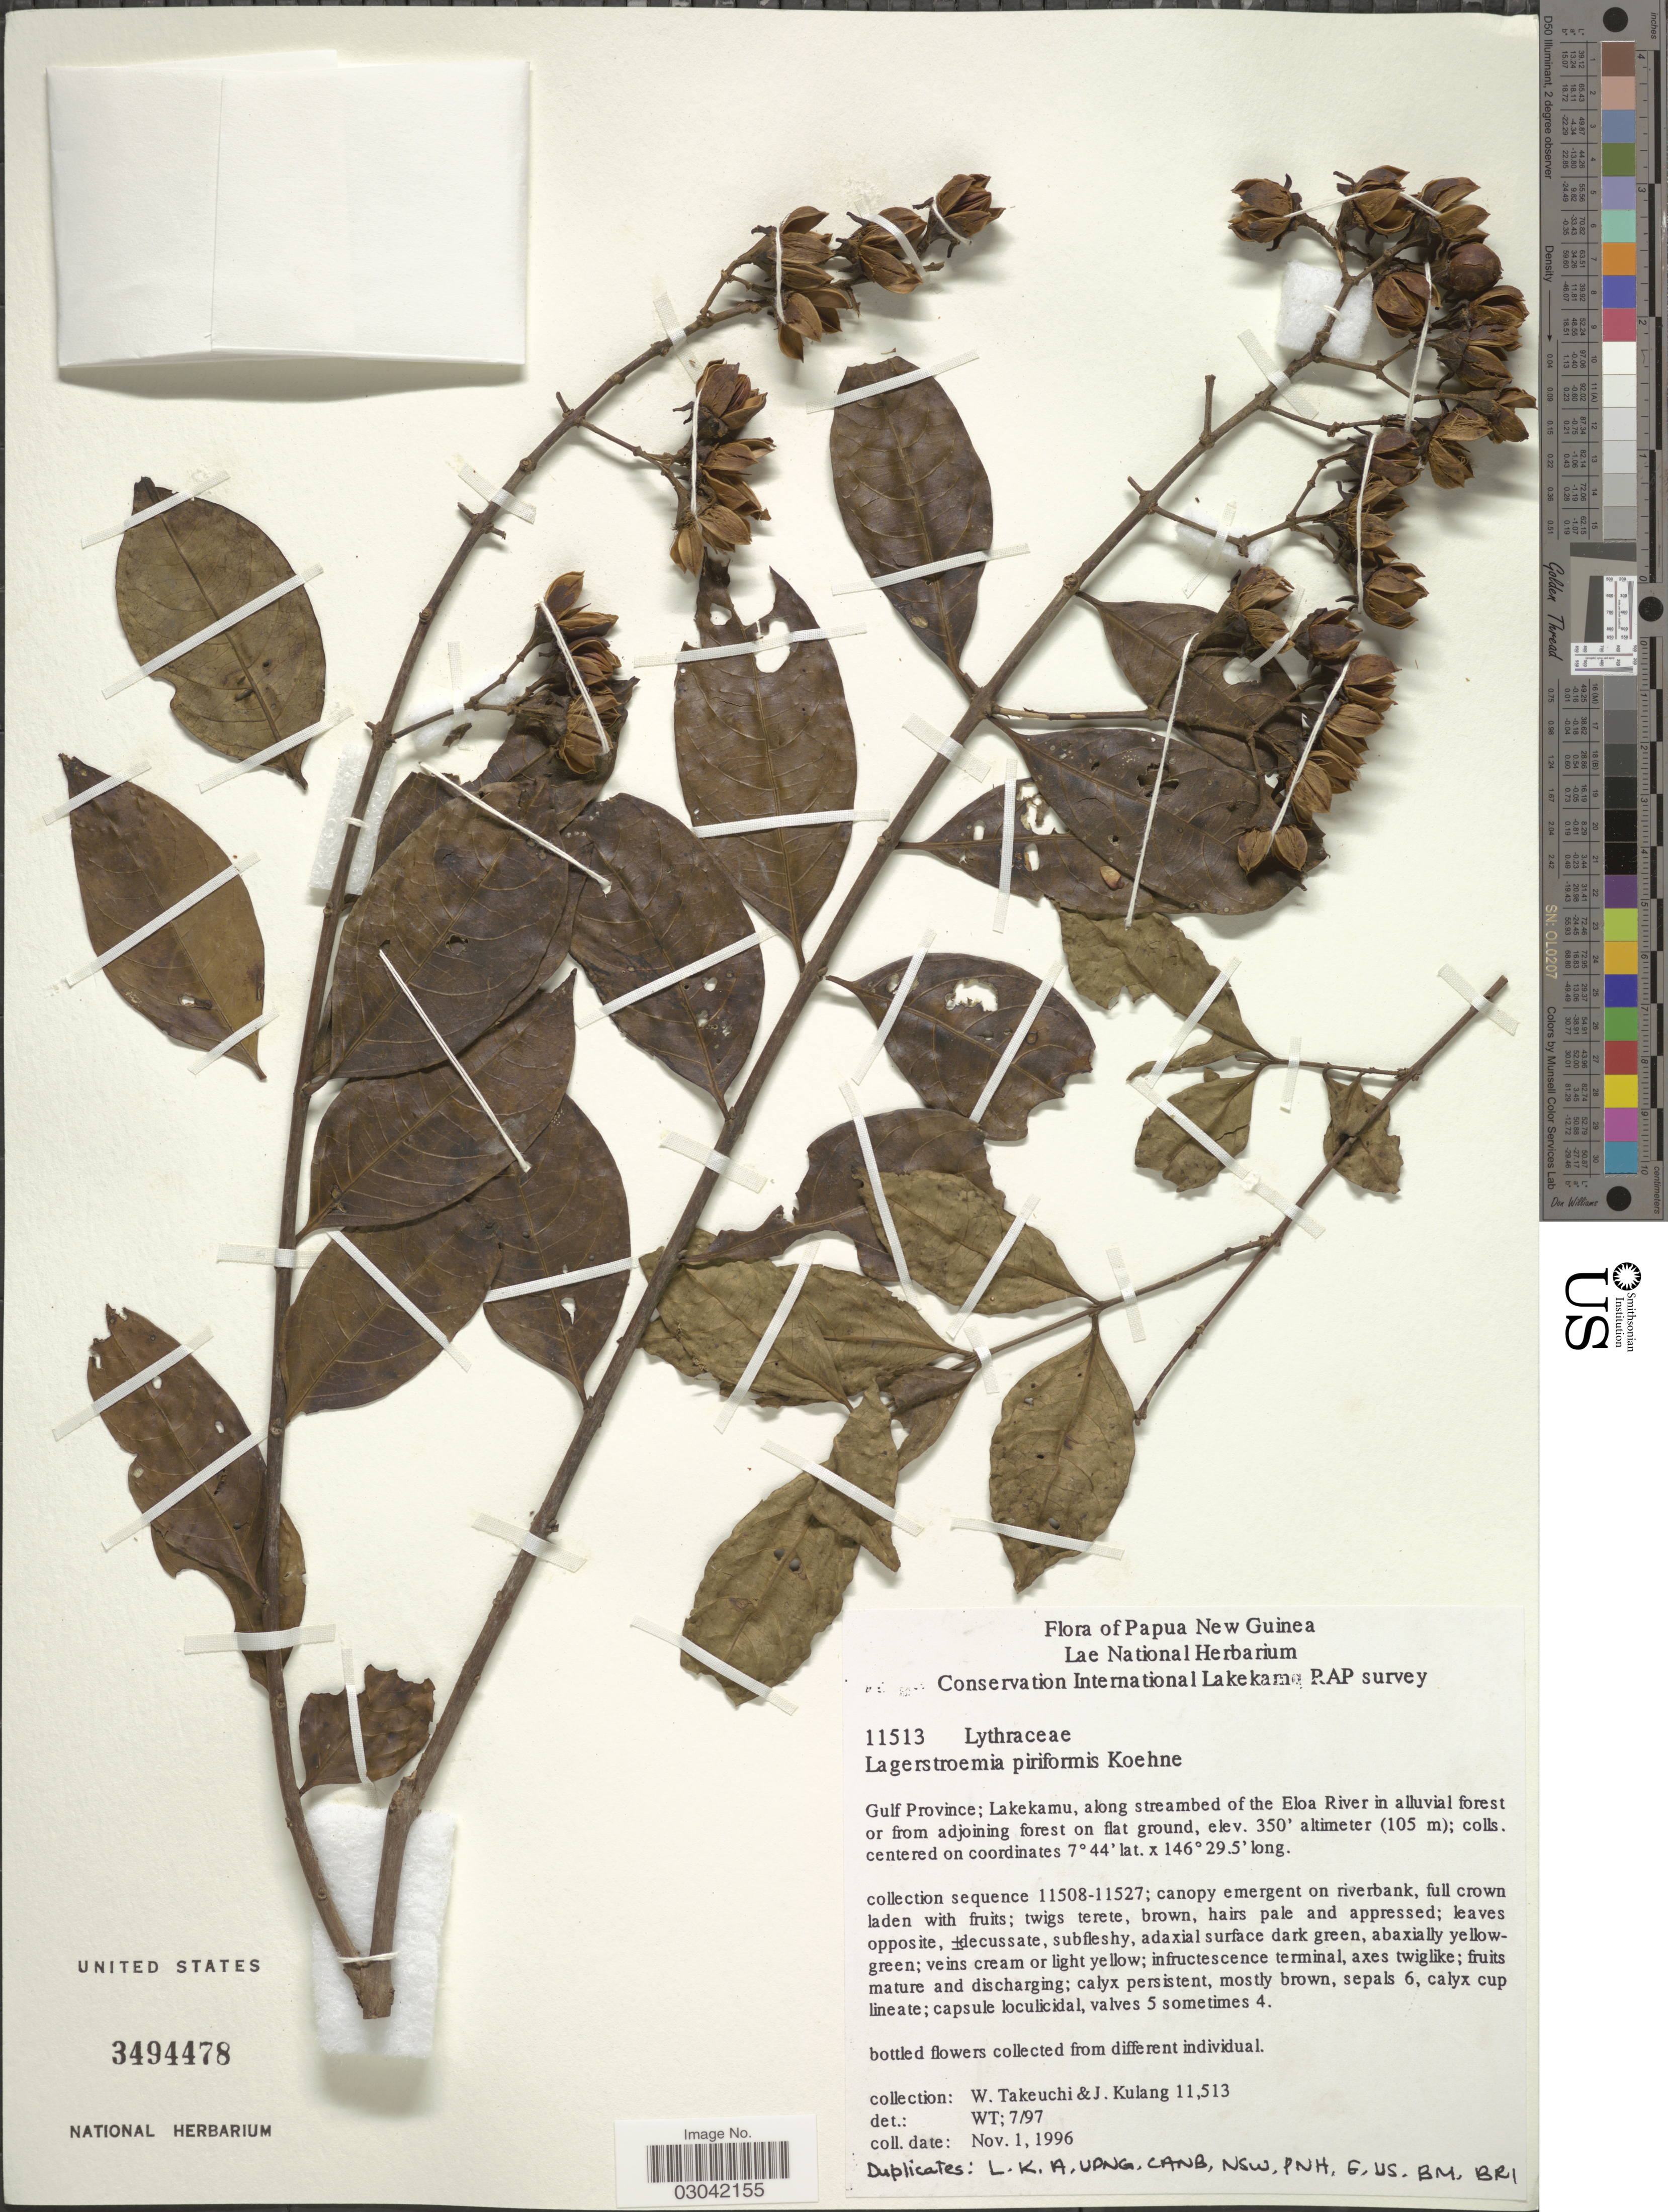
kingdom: Plantae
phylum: Tracheophyta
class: Magnoliopsida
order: Myrtales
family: Lythraceae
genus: Lagerstroemia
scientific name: Lagerstroemia piriformis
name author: Koehne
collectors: W. Takeuchi & J. Kulang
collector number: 11513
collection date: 1996-11-01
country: Papua New Guinea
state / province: Gulf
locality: Lakekamu, along streambed of the Eloa River.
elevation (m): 107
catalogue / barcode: US 3494478